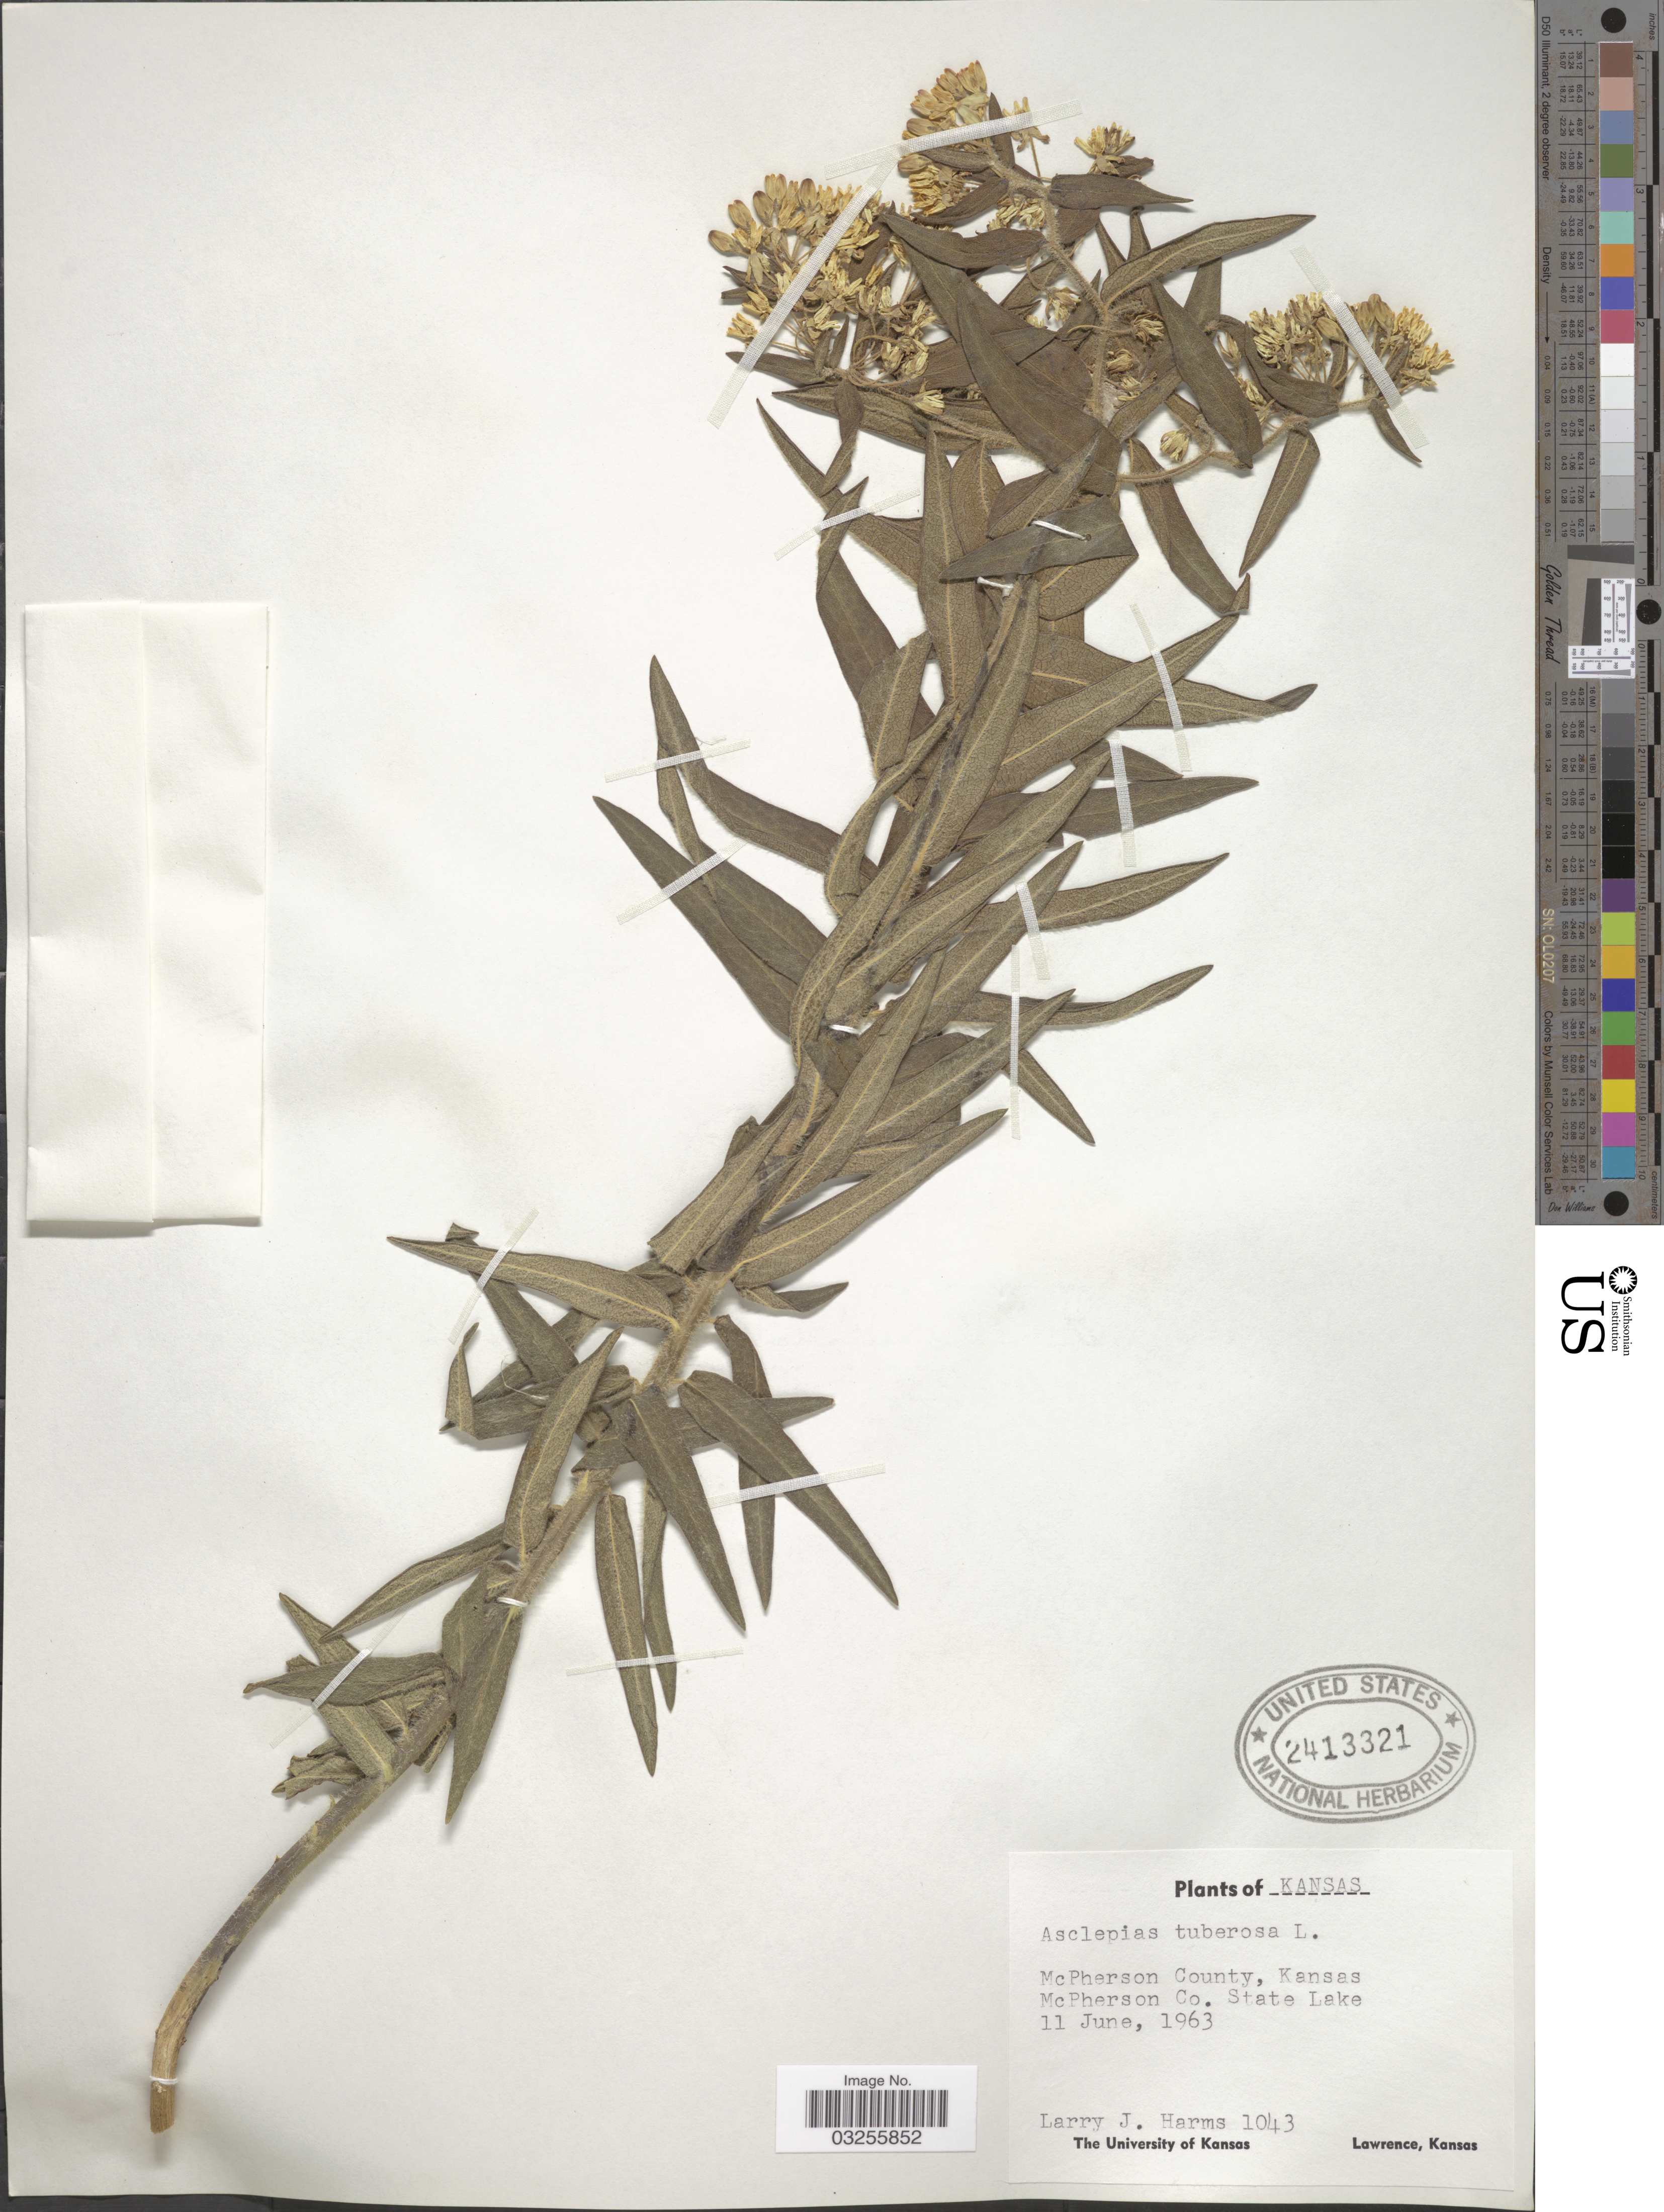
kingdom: Plantae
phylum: Tracheophyta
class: Magnoliopsida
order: Gentianales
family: Apocynaceae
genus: Asclepias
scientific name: Asclepias tuberosa subsp. interior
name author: Woodson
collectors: L. Harms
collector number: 1043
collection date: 1963-06-11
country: United States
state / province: Kansas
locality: McPherson County. Mcpherson Co. State Lake.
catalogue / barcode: US 2413321